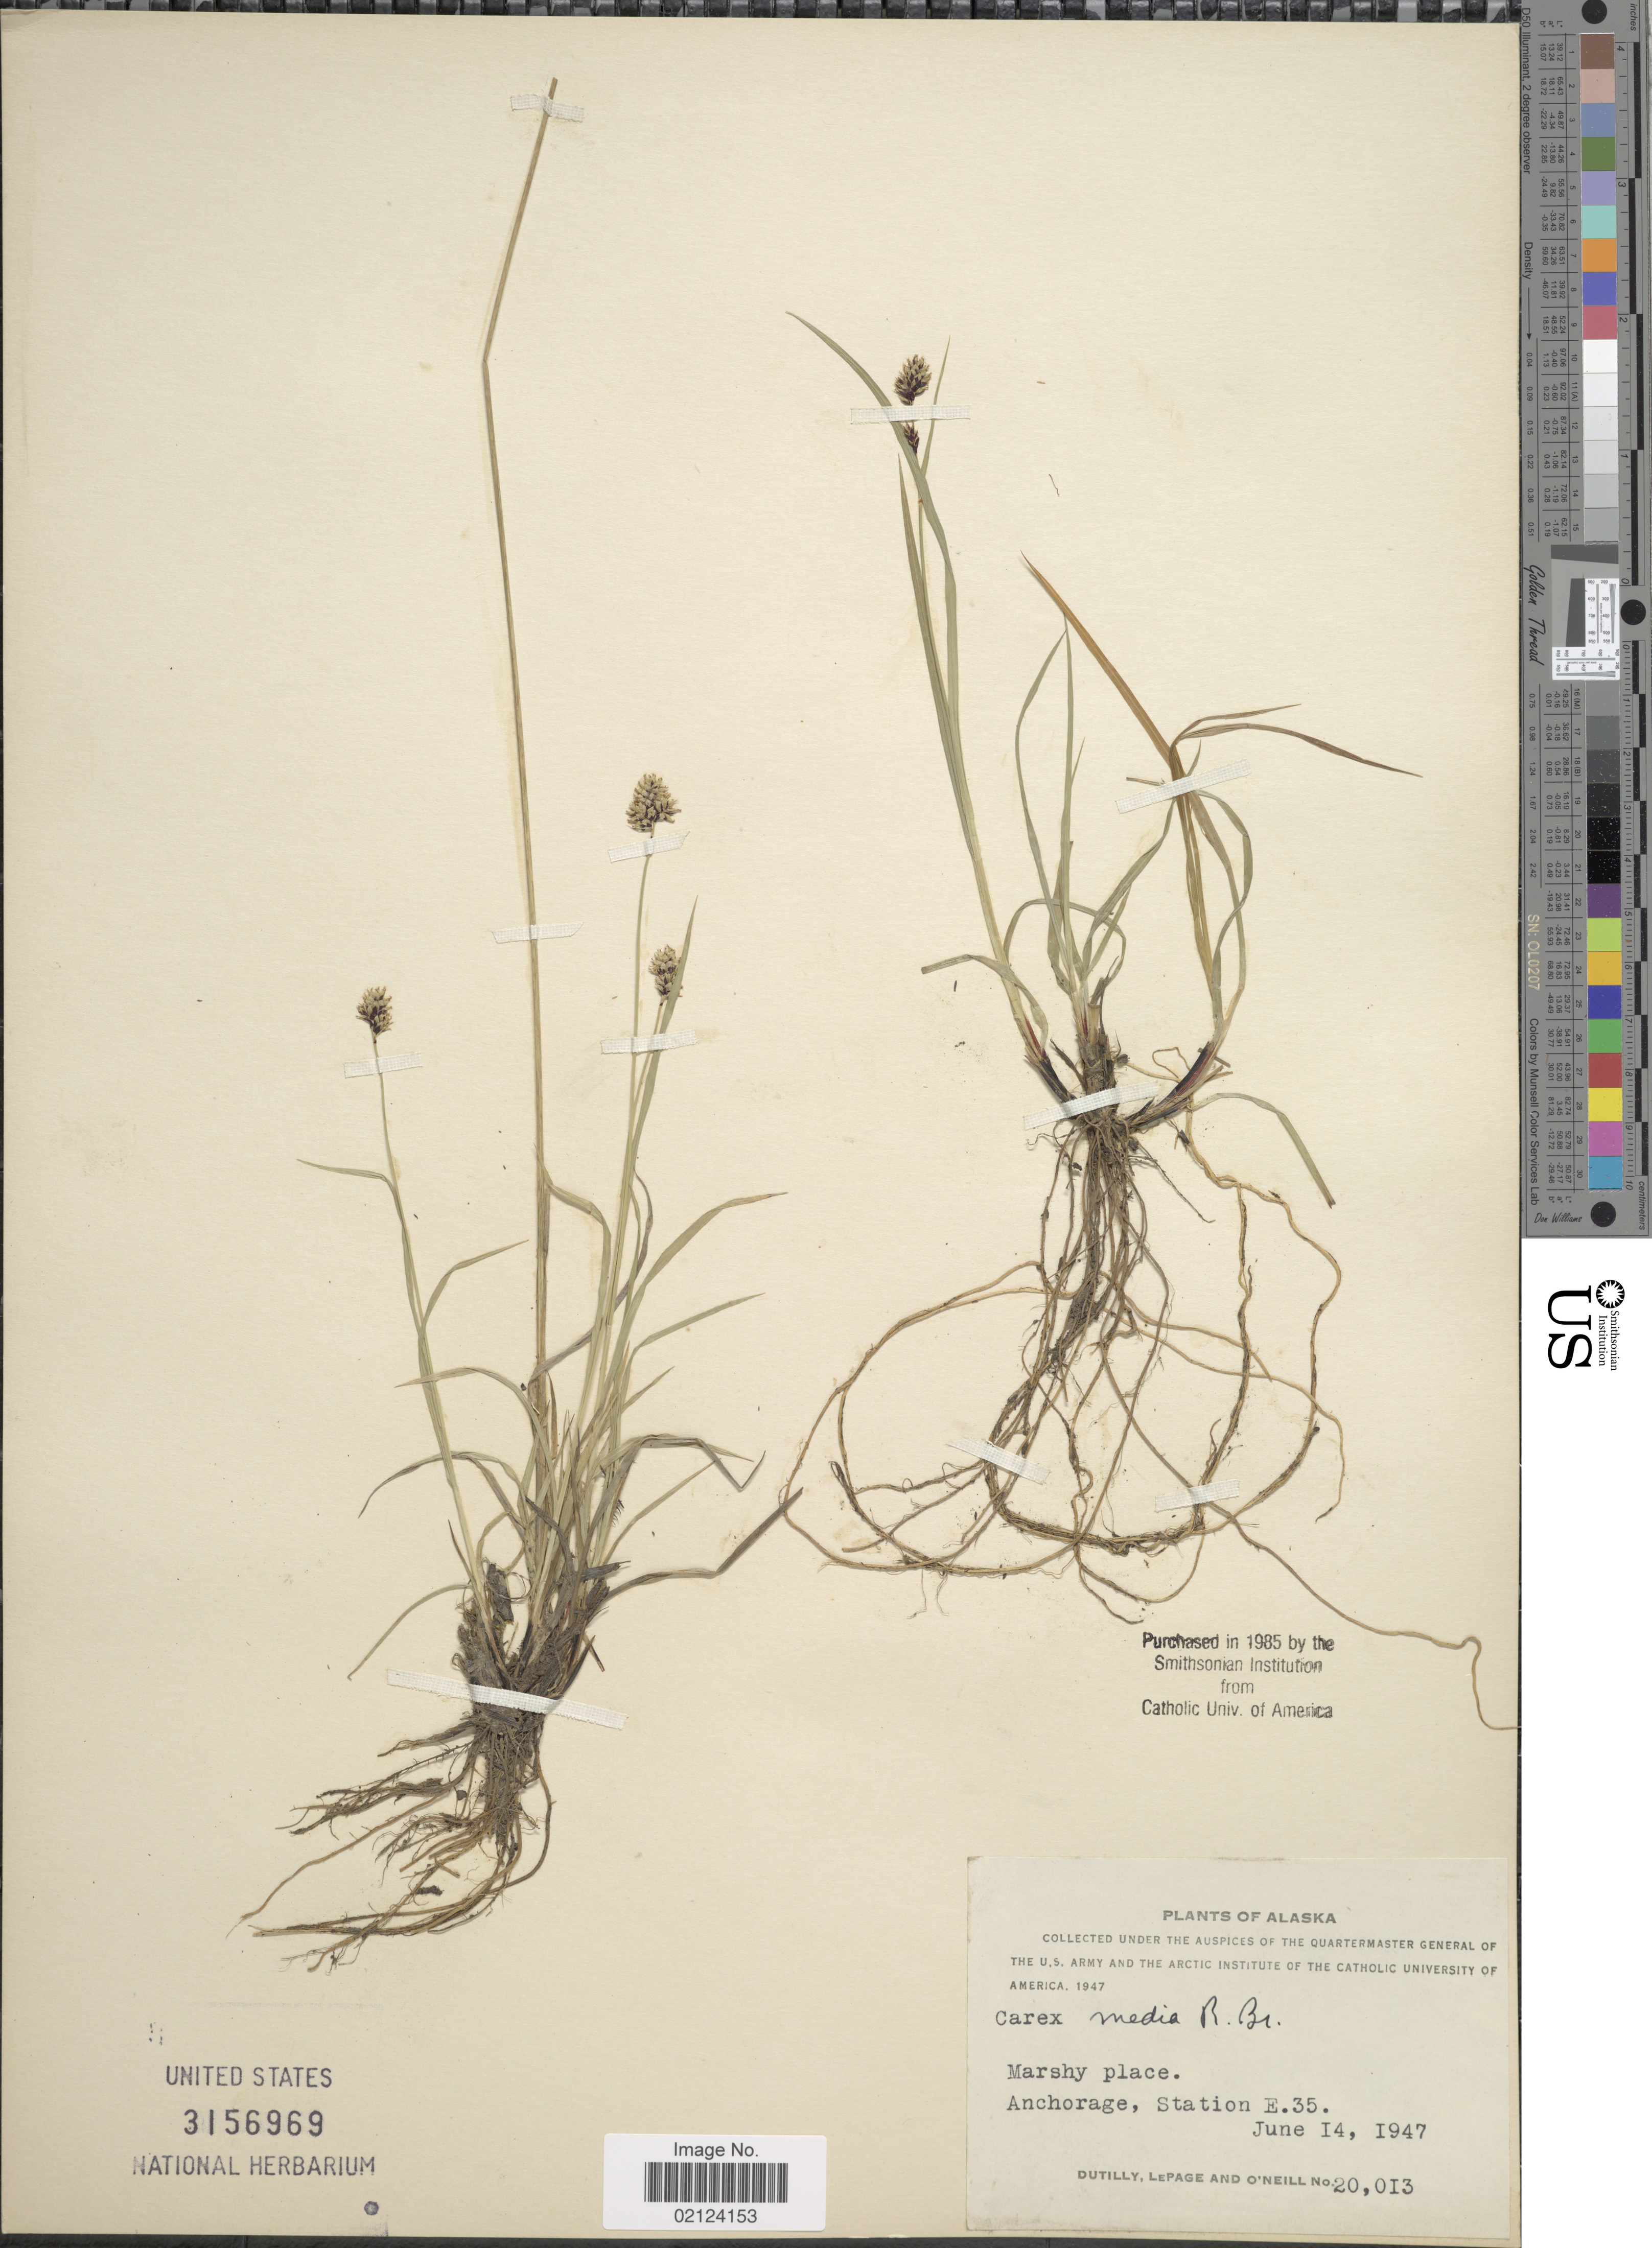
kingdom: Plantae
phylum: Tracheophyta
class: Liliopsida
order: Poales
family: Cyperaceae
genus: Carex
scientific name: Carex media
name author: R. Br.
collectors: -. Dutilly, -. LePage & O' Neill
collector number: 20013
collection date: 1947-06-14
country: United States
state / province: Alaska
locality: Anchorage, station E.35.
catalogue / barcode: US 3156969